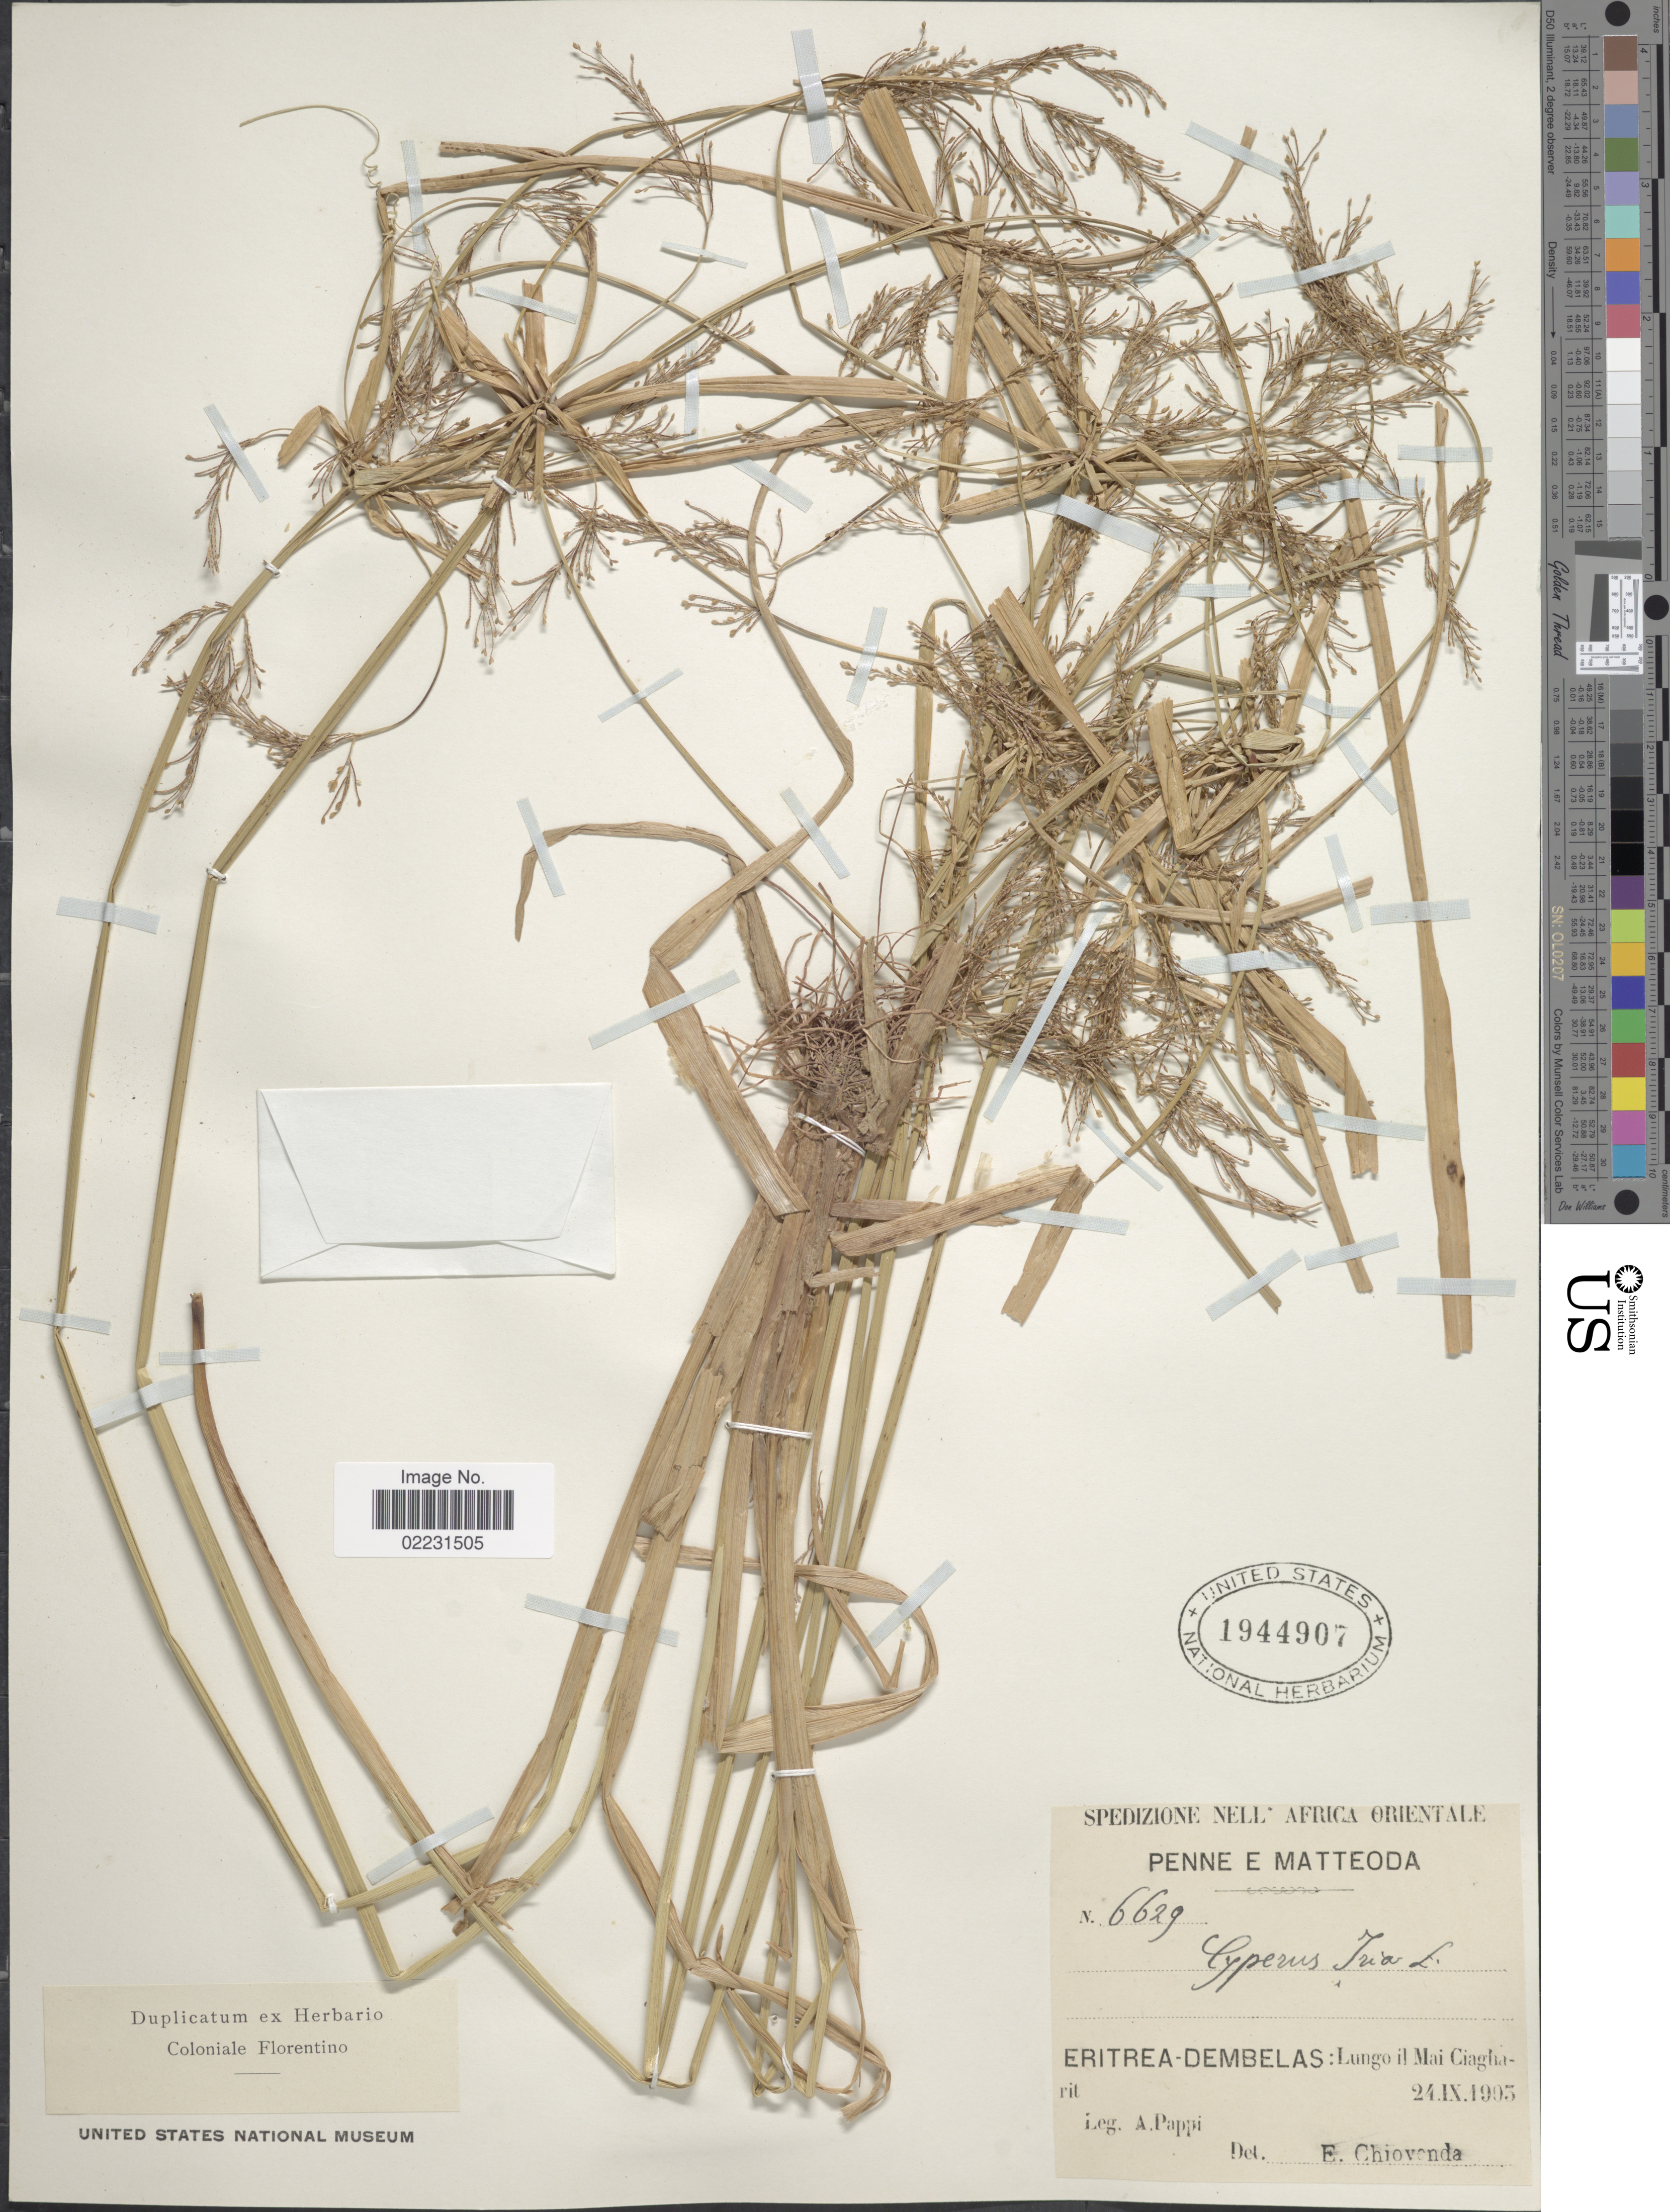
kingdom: Plantae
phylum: Tracheophyta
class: Liliopsida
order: Poales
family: Cyperaceae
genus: Cyperus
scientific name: Cyperus iria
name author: L.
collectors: A. Pappi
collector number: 6629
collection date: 1905-09-24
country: Eritrea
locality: Eritea - Dembelas: Lungo il Mai Ciagharit.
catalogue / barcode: US 1944907